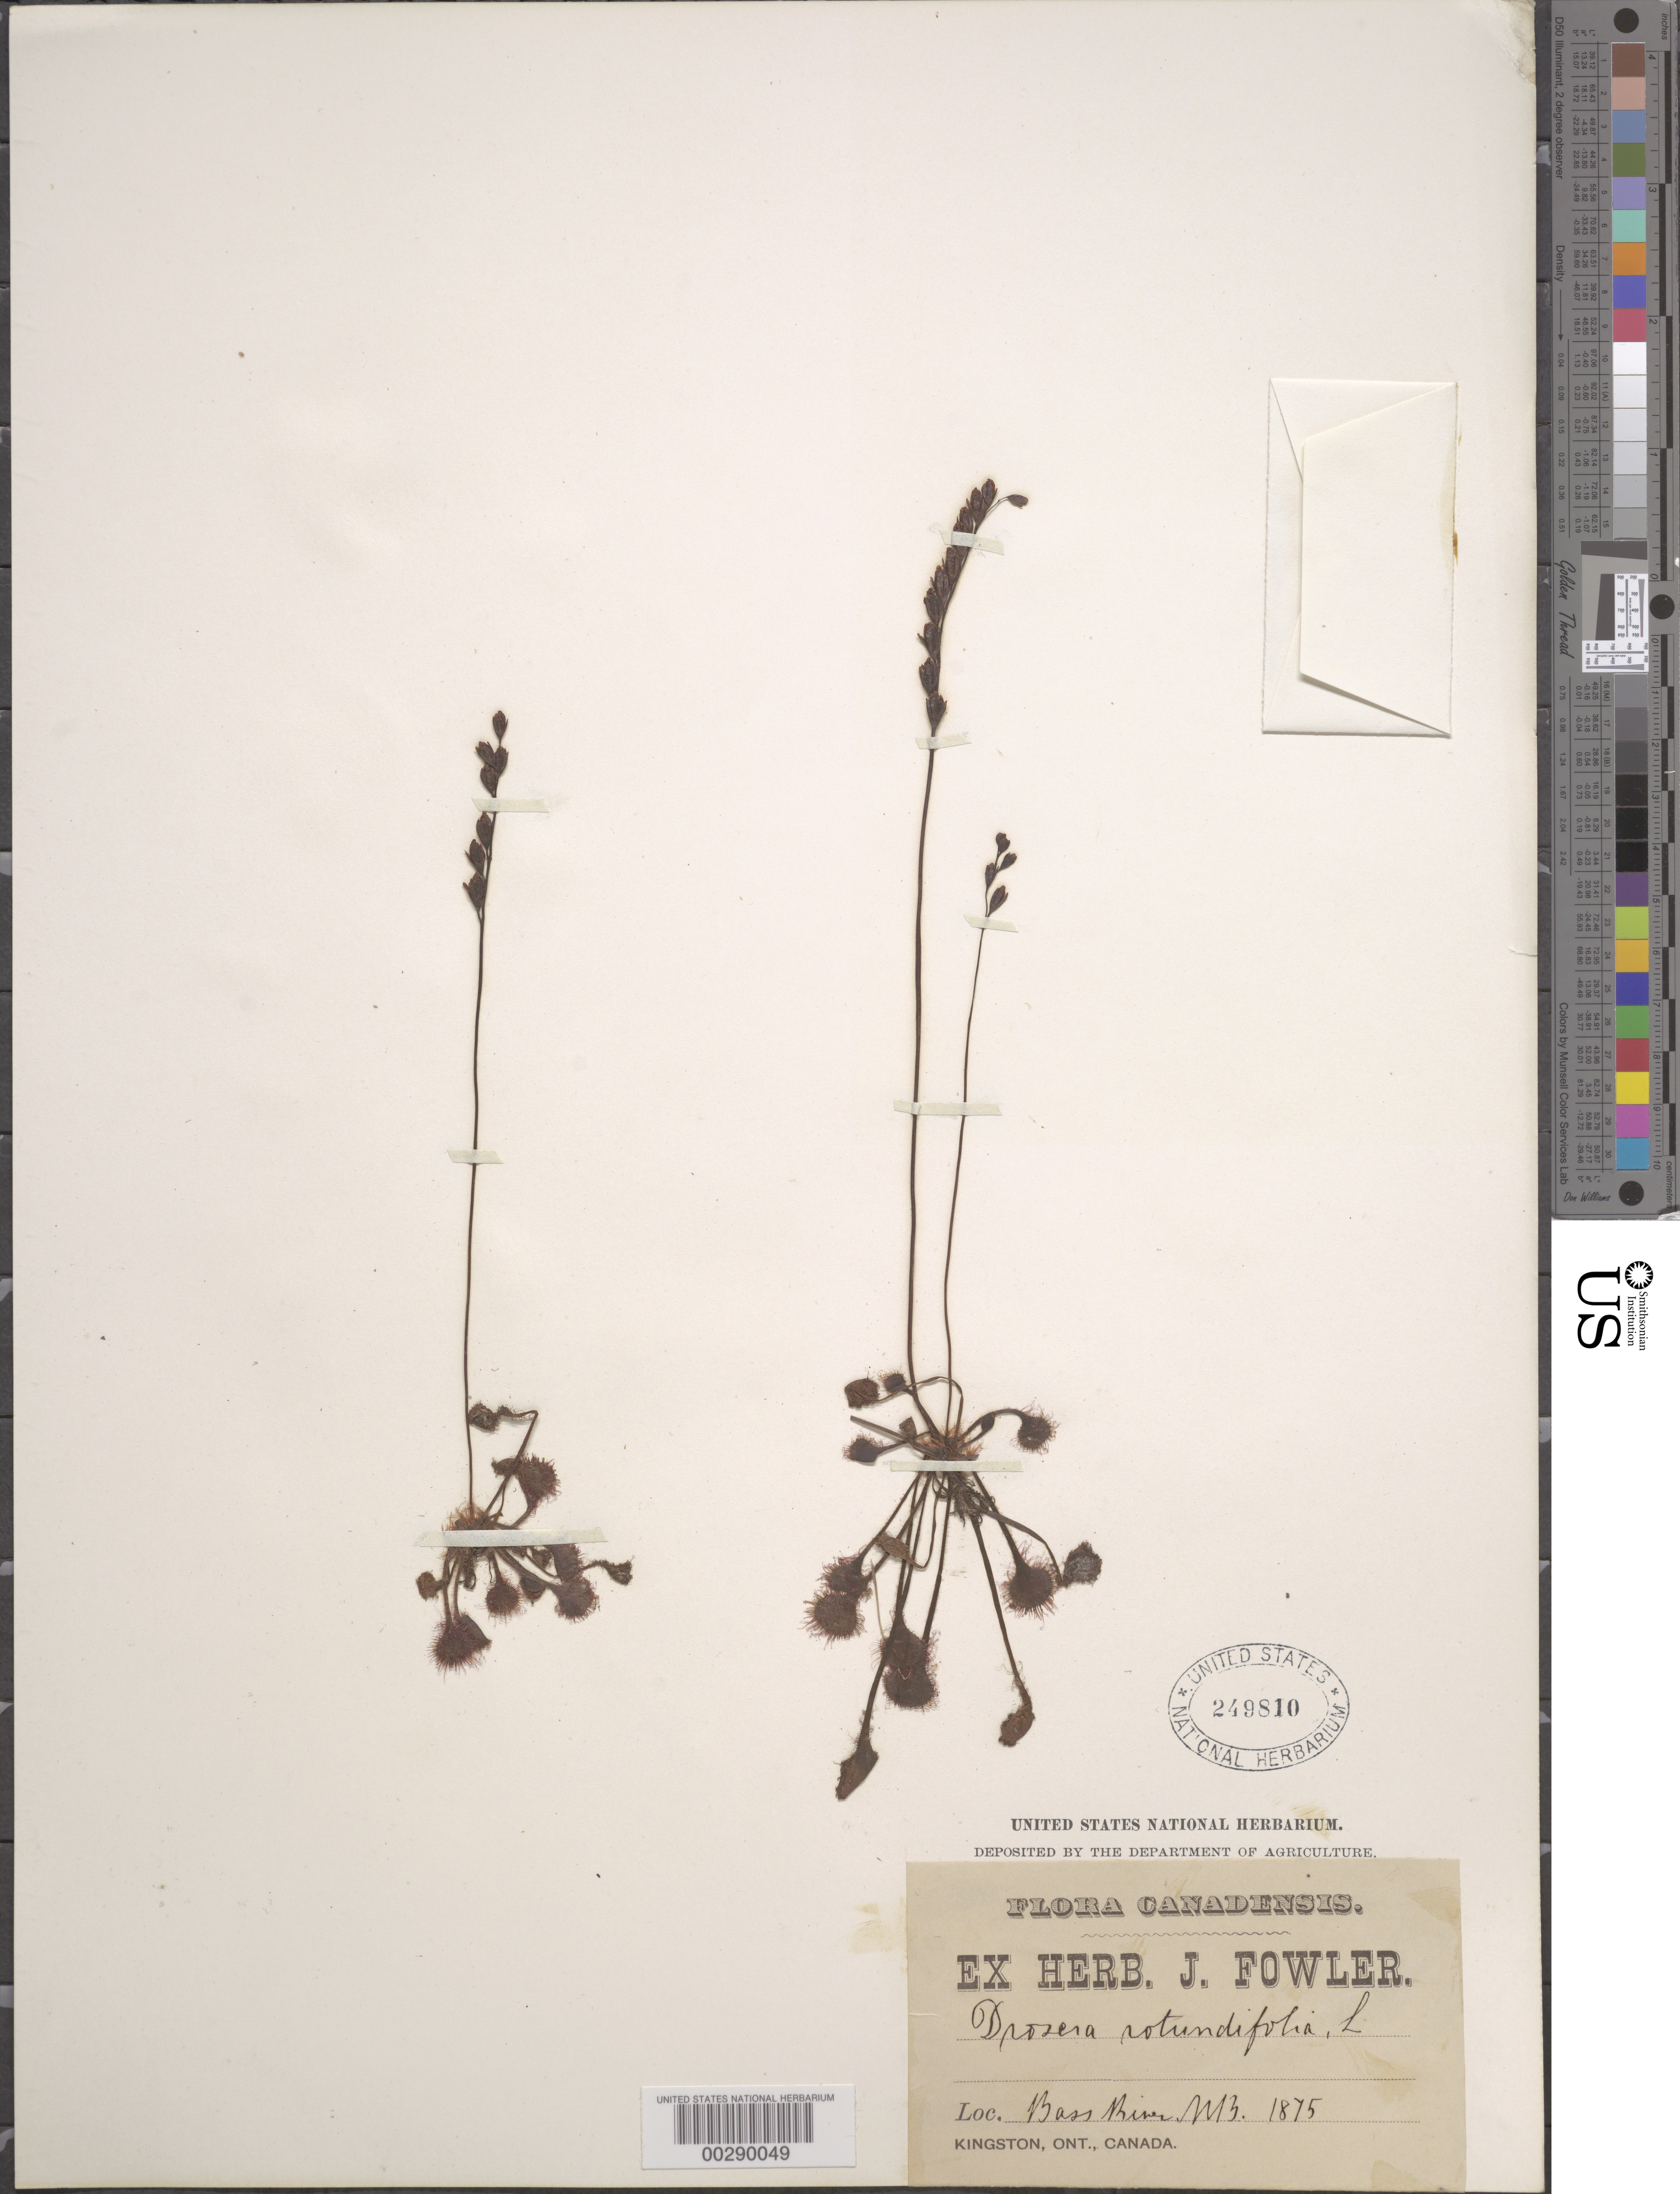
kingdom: Plantae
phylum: Tracheophyta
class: Magnoliopsida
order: Caryophyllales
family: Droseraceae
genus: Drosera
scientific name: Drosera rotundifolia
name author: L.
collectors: ex herb. J. Fowler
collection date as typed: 1875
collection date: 1875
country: Canada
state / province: New Brunswick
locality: Bass river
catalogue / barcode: US 249810